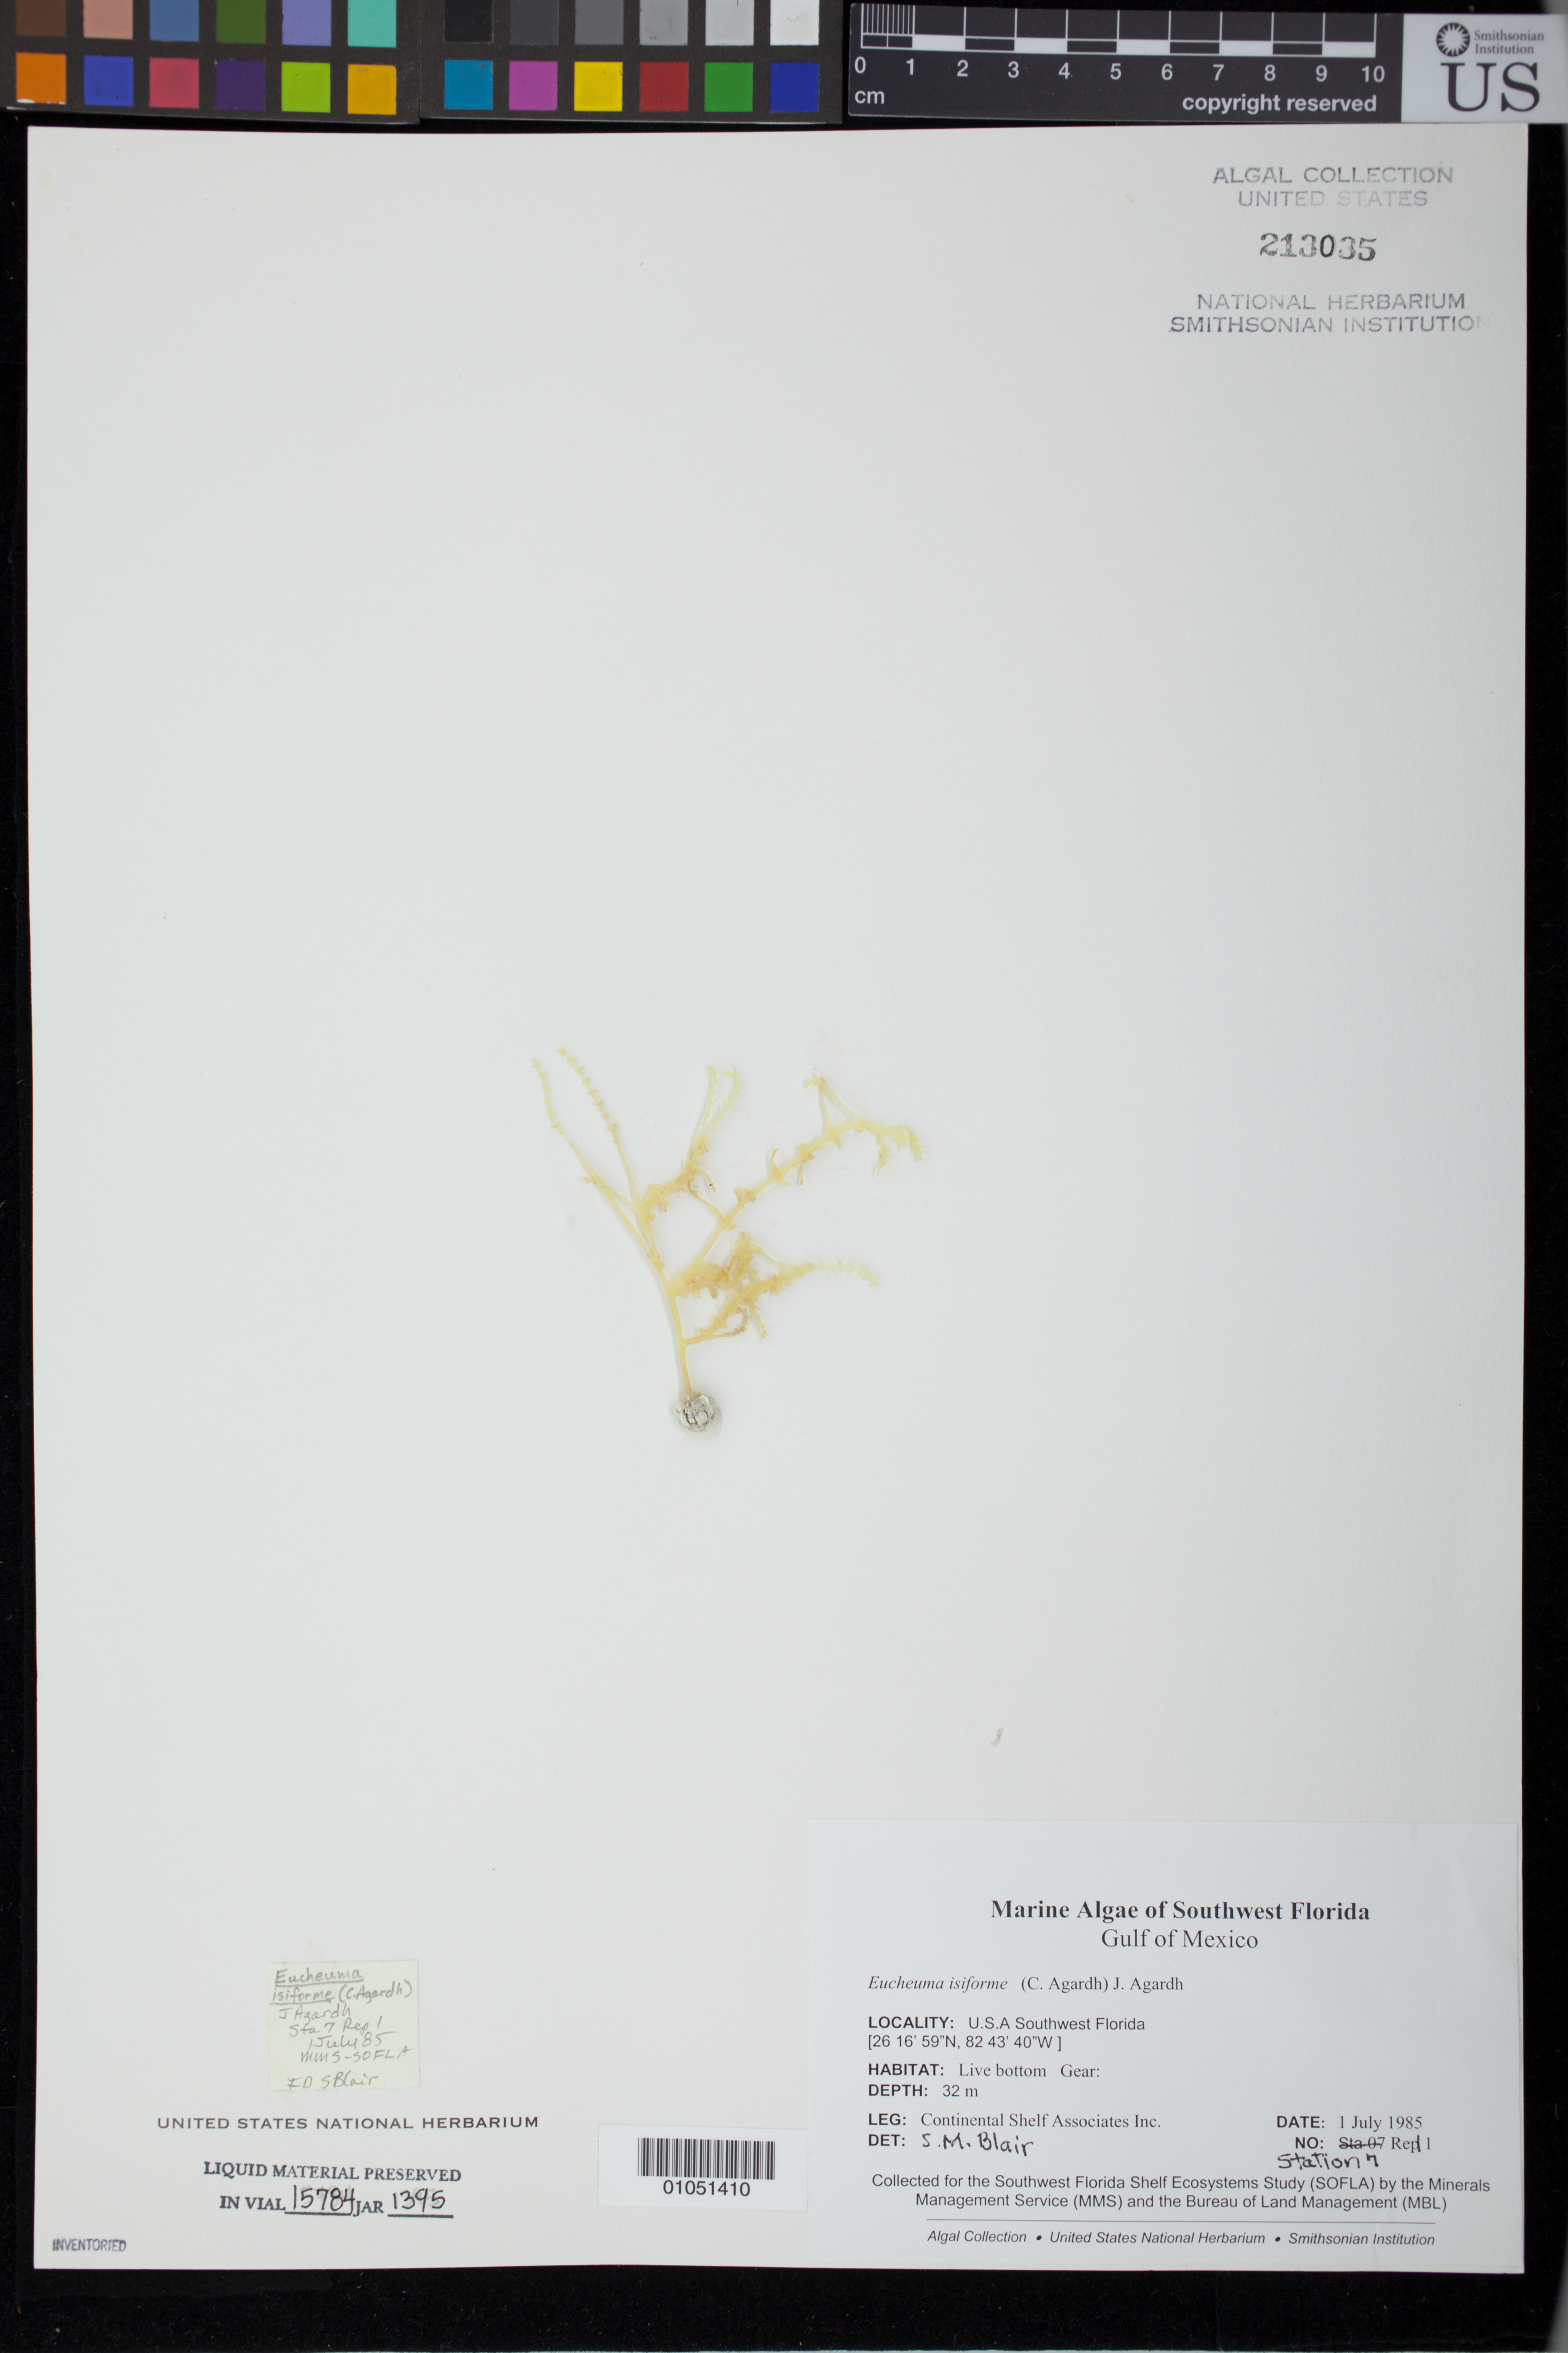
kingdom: Plantae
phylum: Rhodophyta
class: Florideophyceae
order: Gigartinales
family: Solieriaceae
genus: Eucheumatopsis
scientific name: Eucheumatopsis isiformis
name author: (C. Agardh) M.L. Núñez-Resendiz et al.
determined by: Algae name updating Project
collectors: Continental Shelf Associates Inc.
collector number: Station 7 Repl 1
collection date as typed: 01 Jul 1985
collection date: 1985-07-01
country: United States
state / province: Florida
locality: Gulf of Mexico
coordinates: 26 16'59"N, 82 43'40"W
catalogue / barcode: US 213035